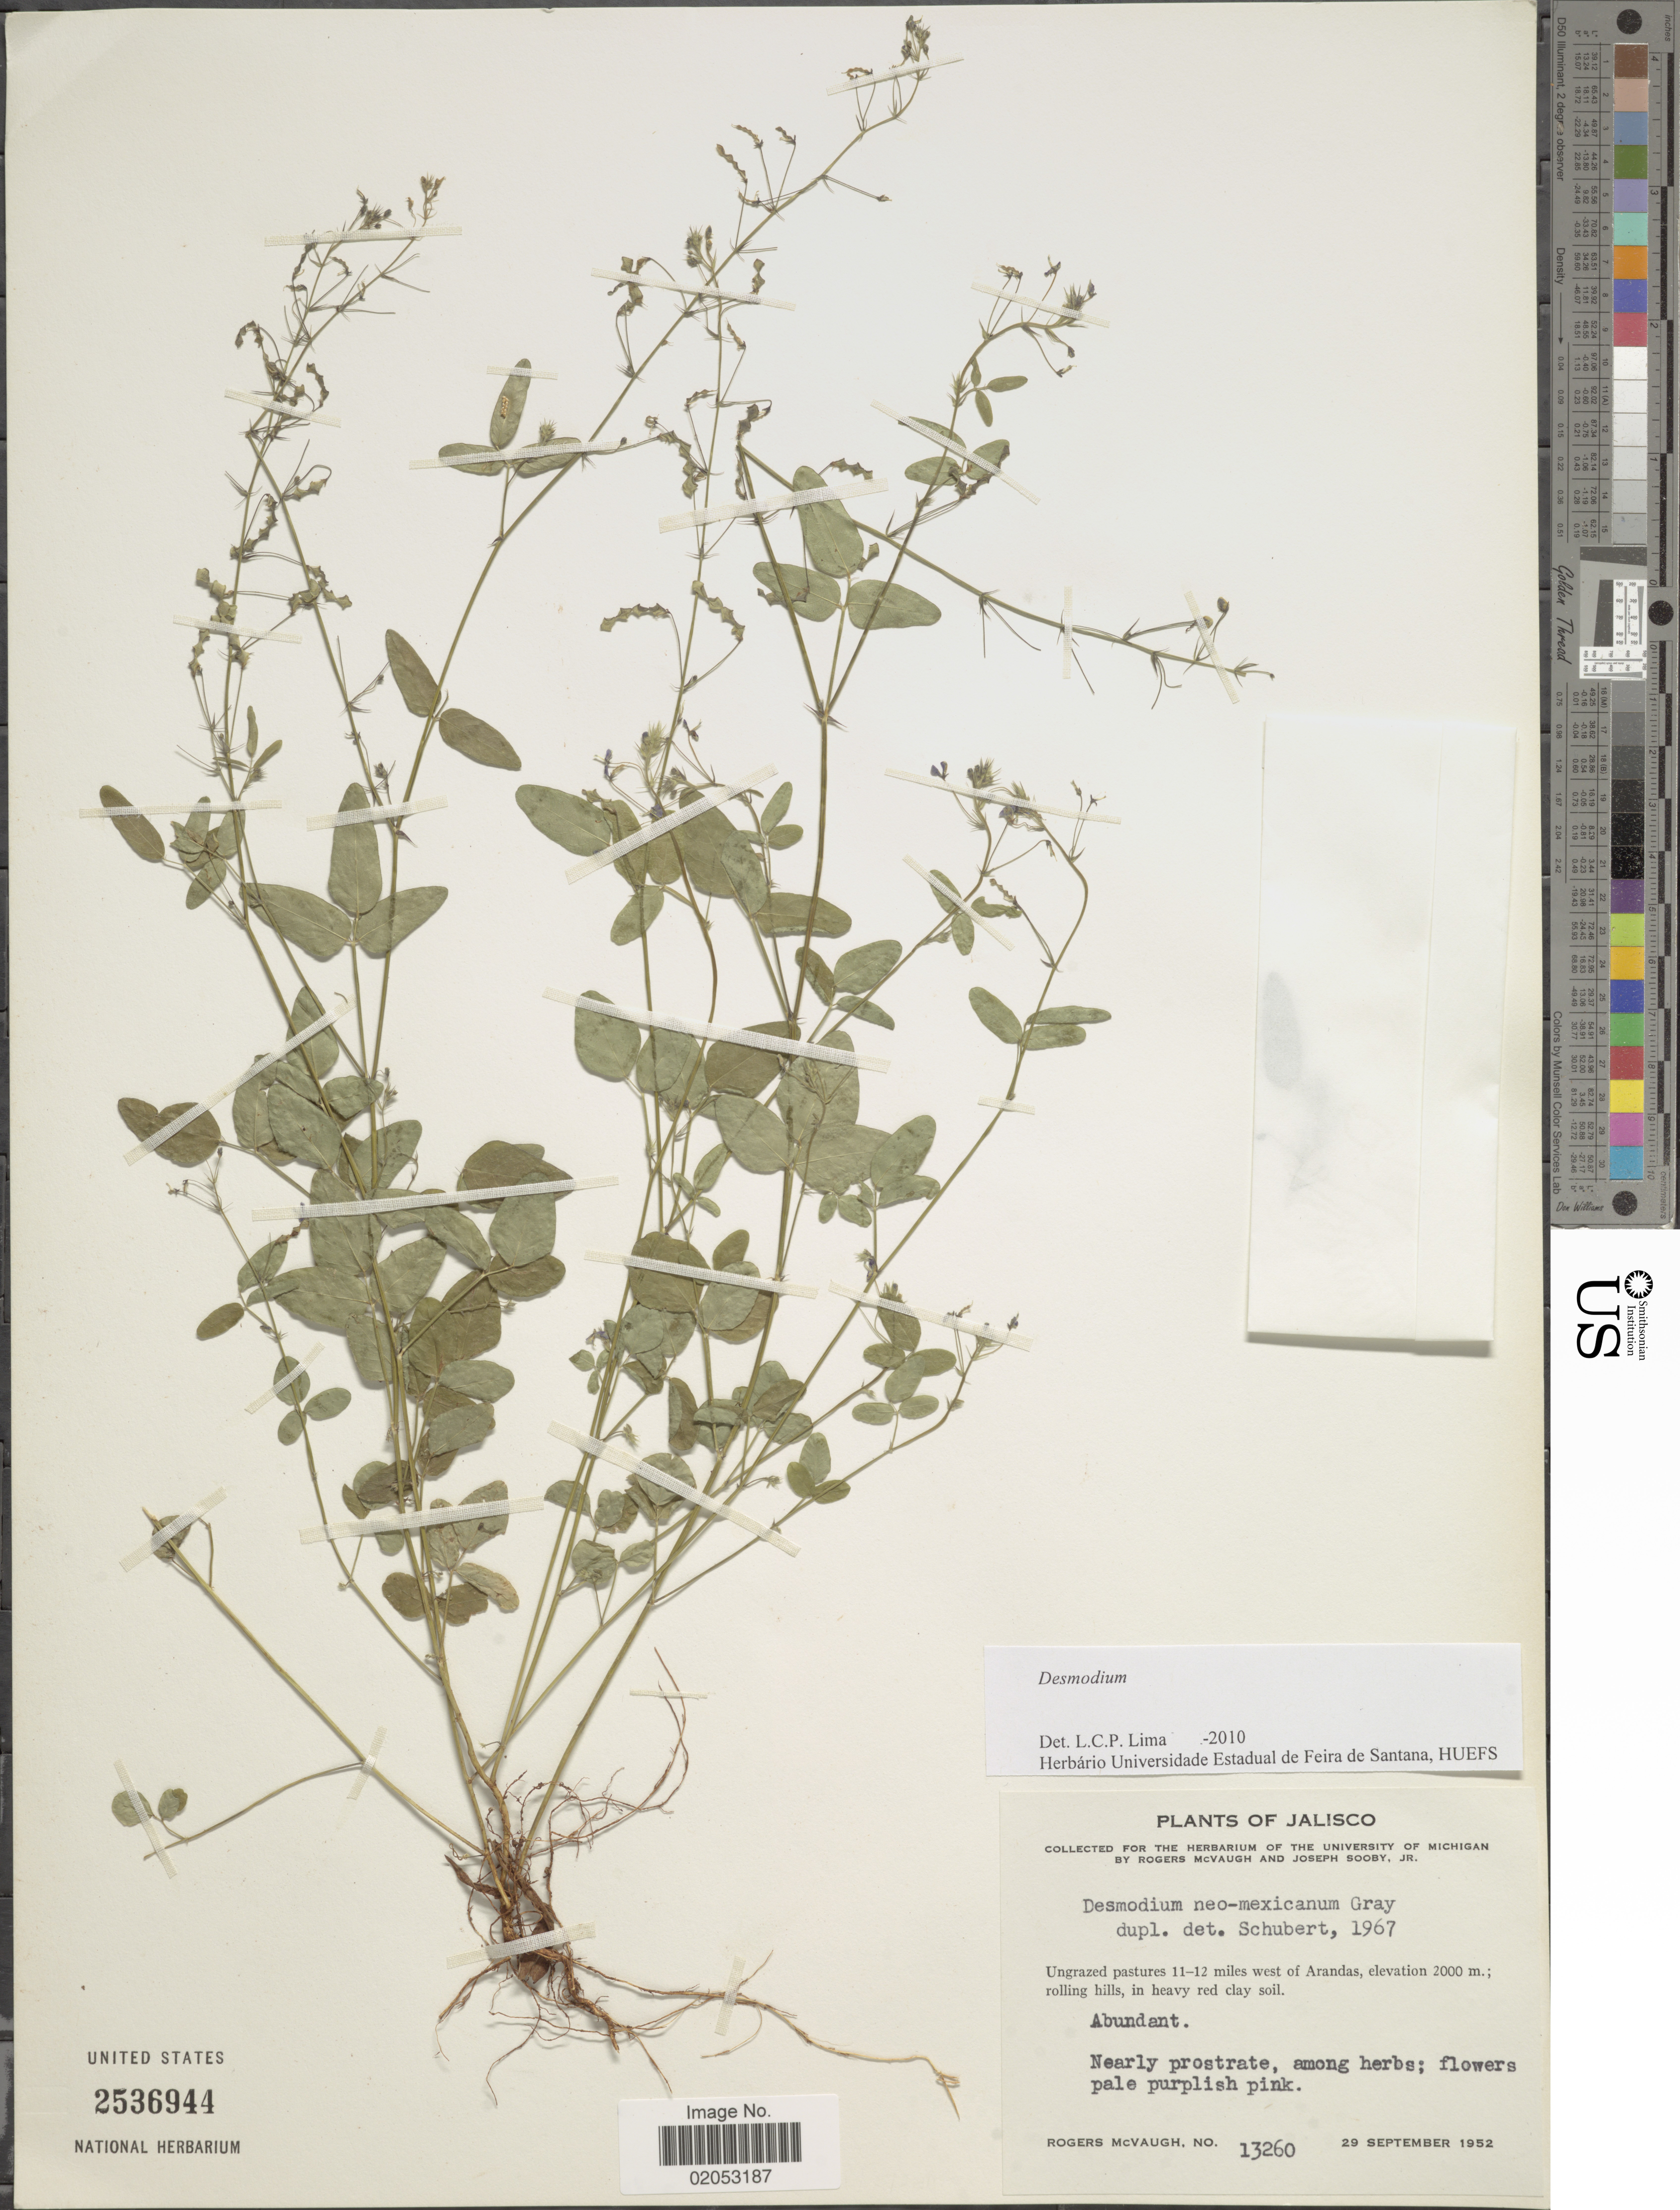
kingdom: Plantae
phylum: Tracheophyta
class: Magnoliopsida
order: Fabales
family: Fabaceae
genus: Desmodium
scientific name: Desmodium sp.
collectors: R. McVaugh & J. Sooby Jr.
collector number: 13260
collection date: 1952-09-29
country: Mexico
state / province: Jalisco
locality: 11-12 miles west of Arandas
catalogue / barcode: US 2536944